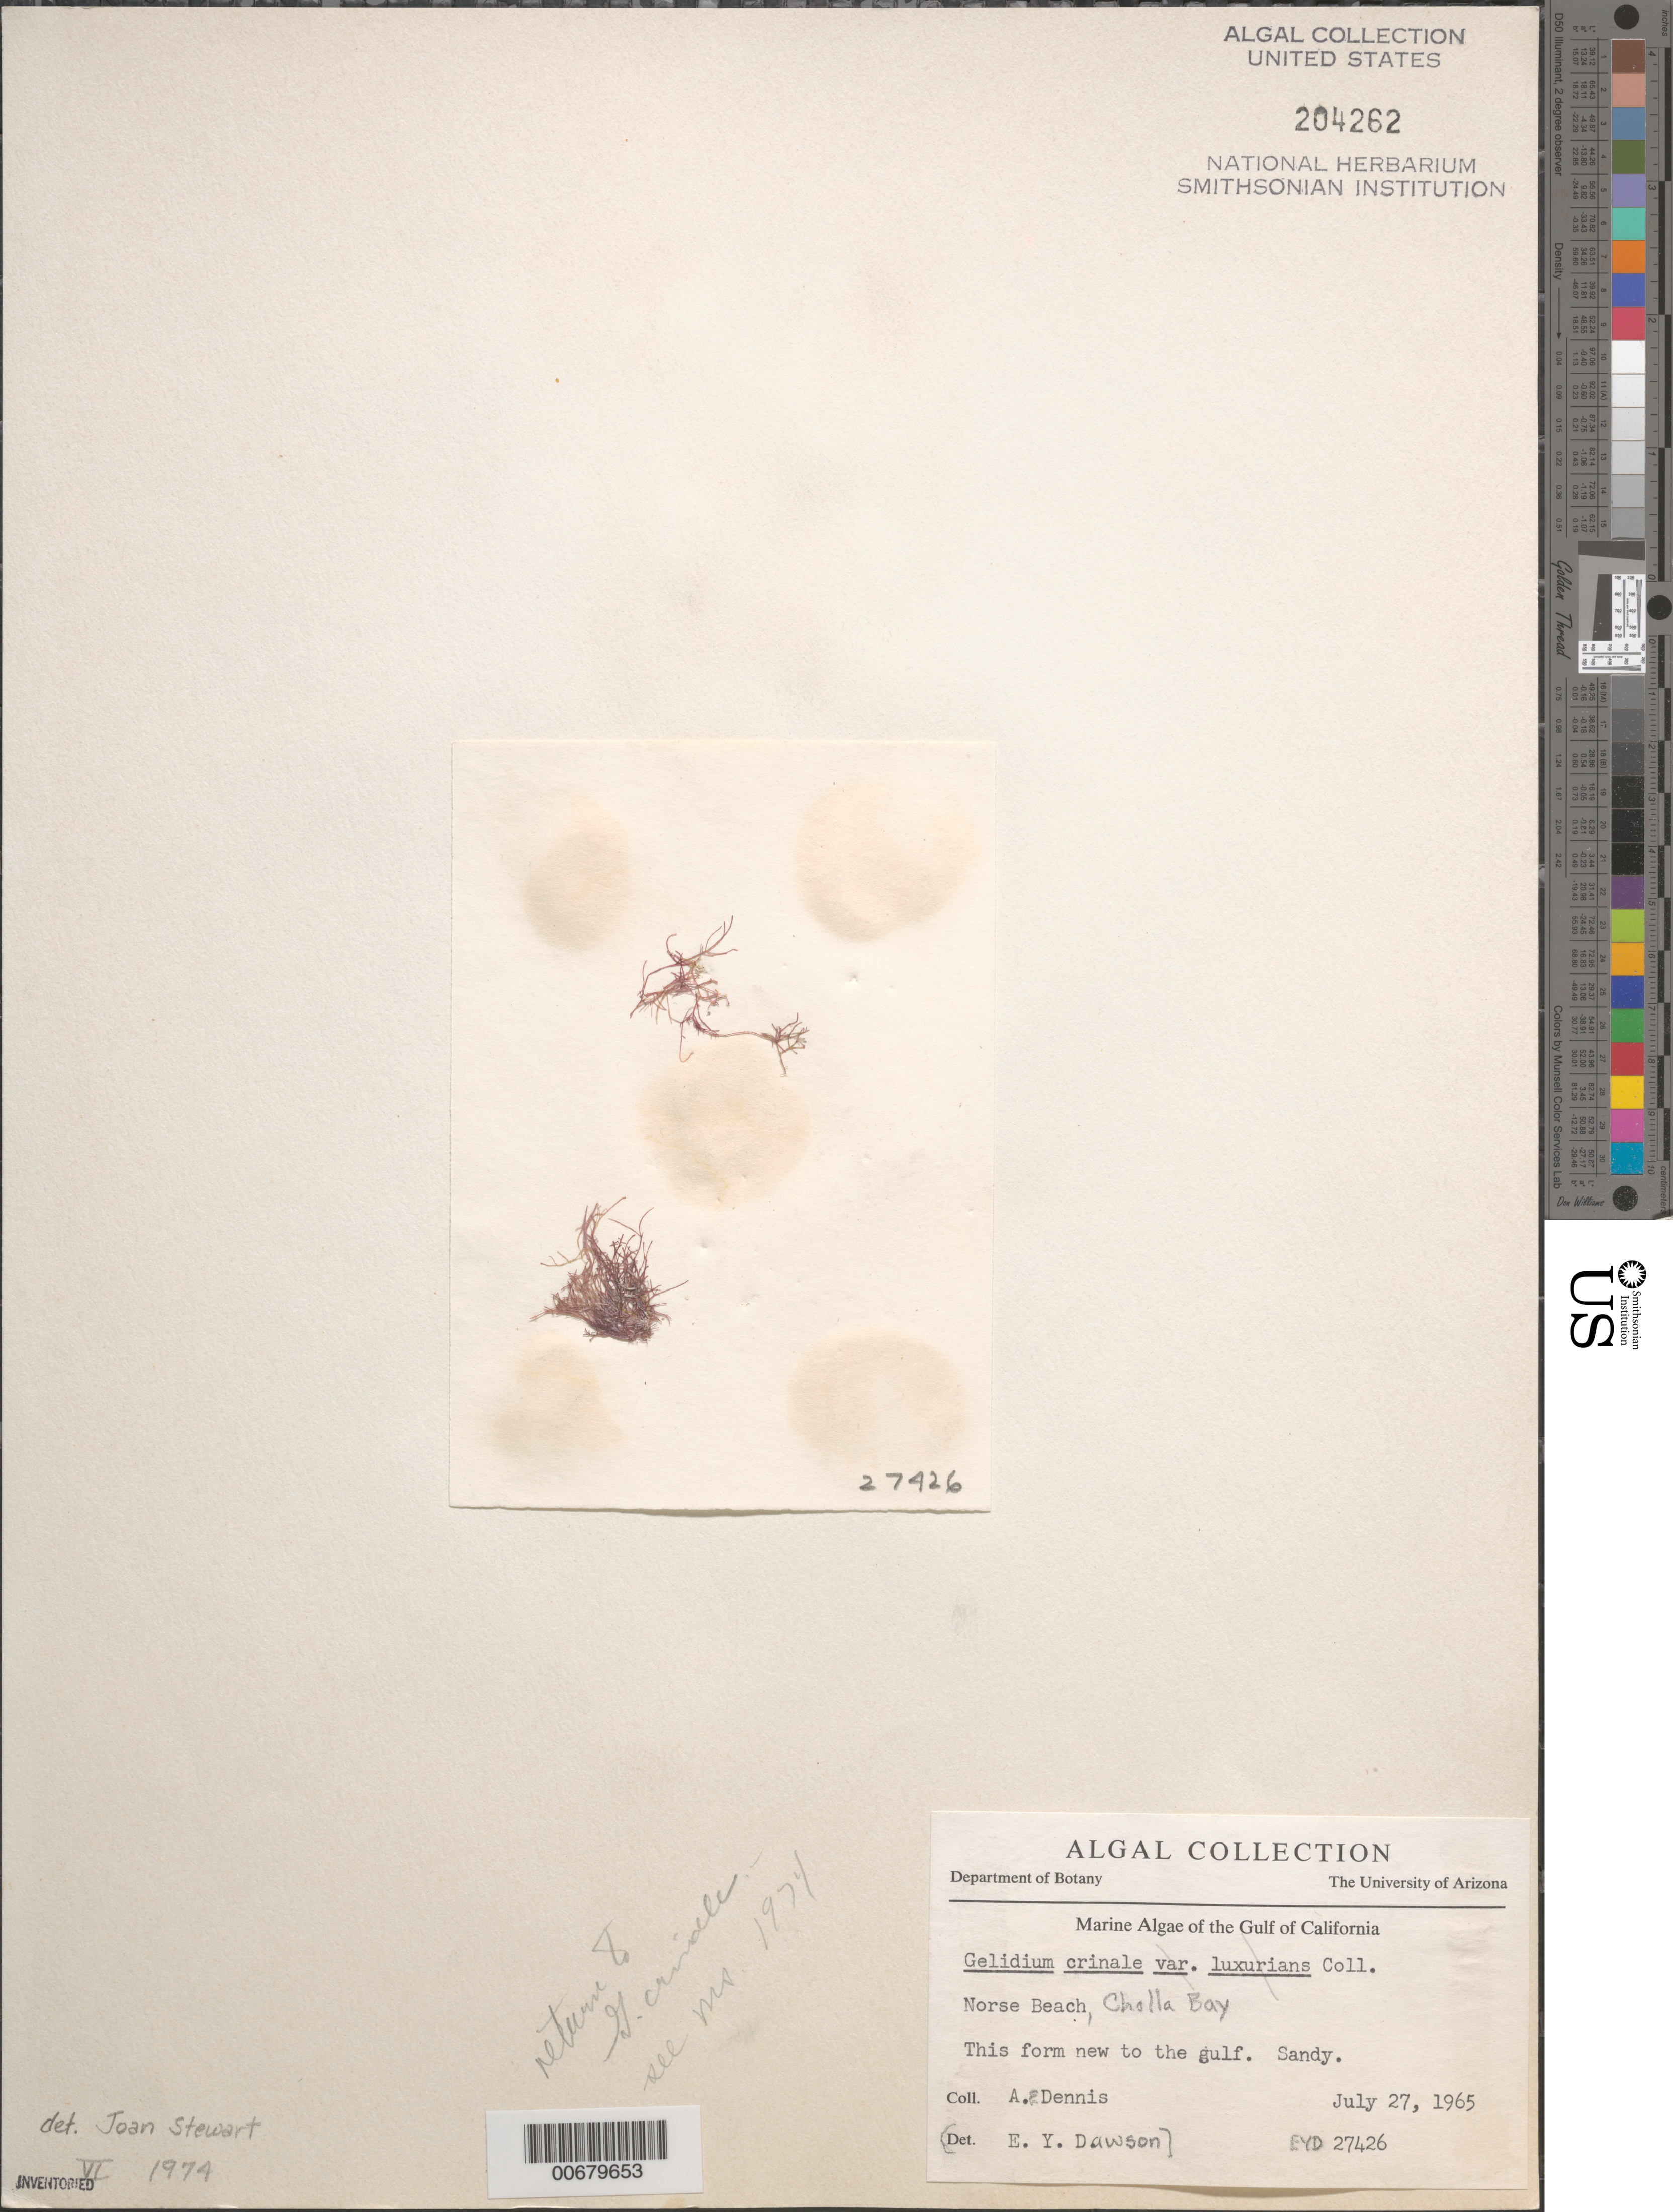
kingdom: Plantae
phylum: Rhodophyta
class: Florideophyceae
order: Gelidiales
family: Gelidiaceae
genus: Gelidium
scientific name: Gelidium crinale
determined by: Stewart, Joan G.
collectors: A. Dennis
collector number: EYD 27426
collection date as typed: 27 Jul 1965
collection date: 1965-07-27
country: Mexico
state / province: Sonora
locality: Cholla Bay, Norse Beach, Punta Penasco area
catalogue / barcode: US 204262